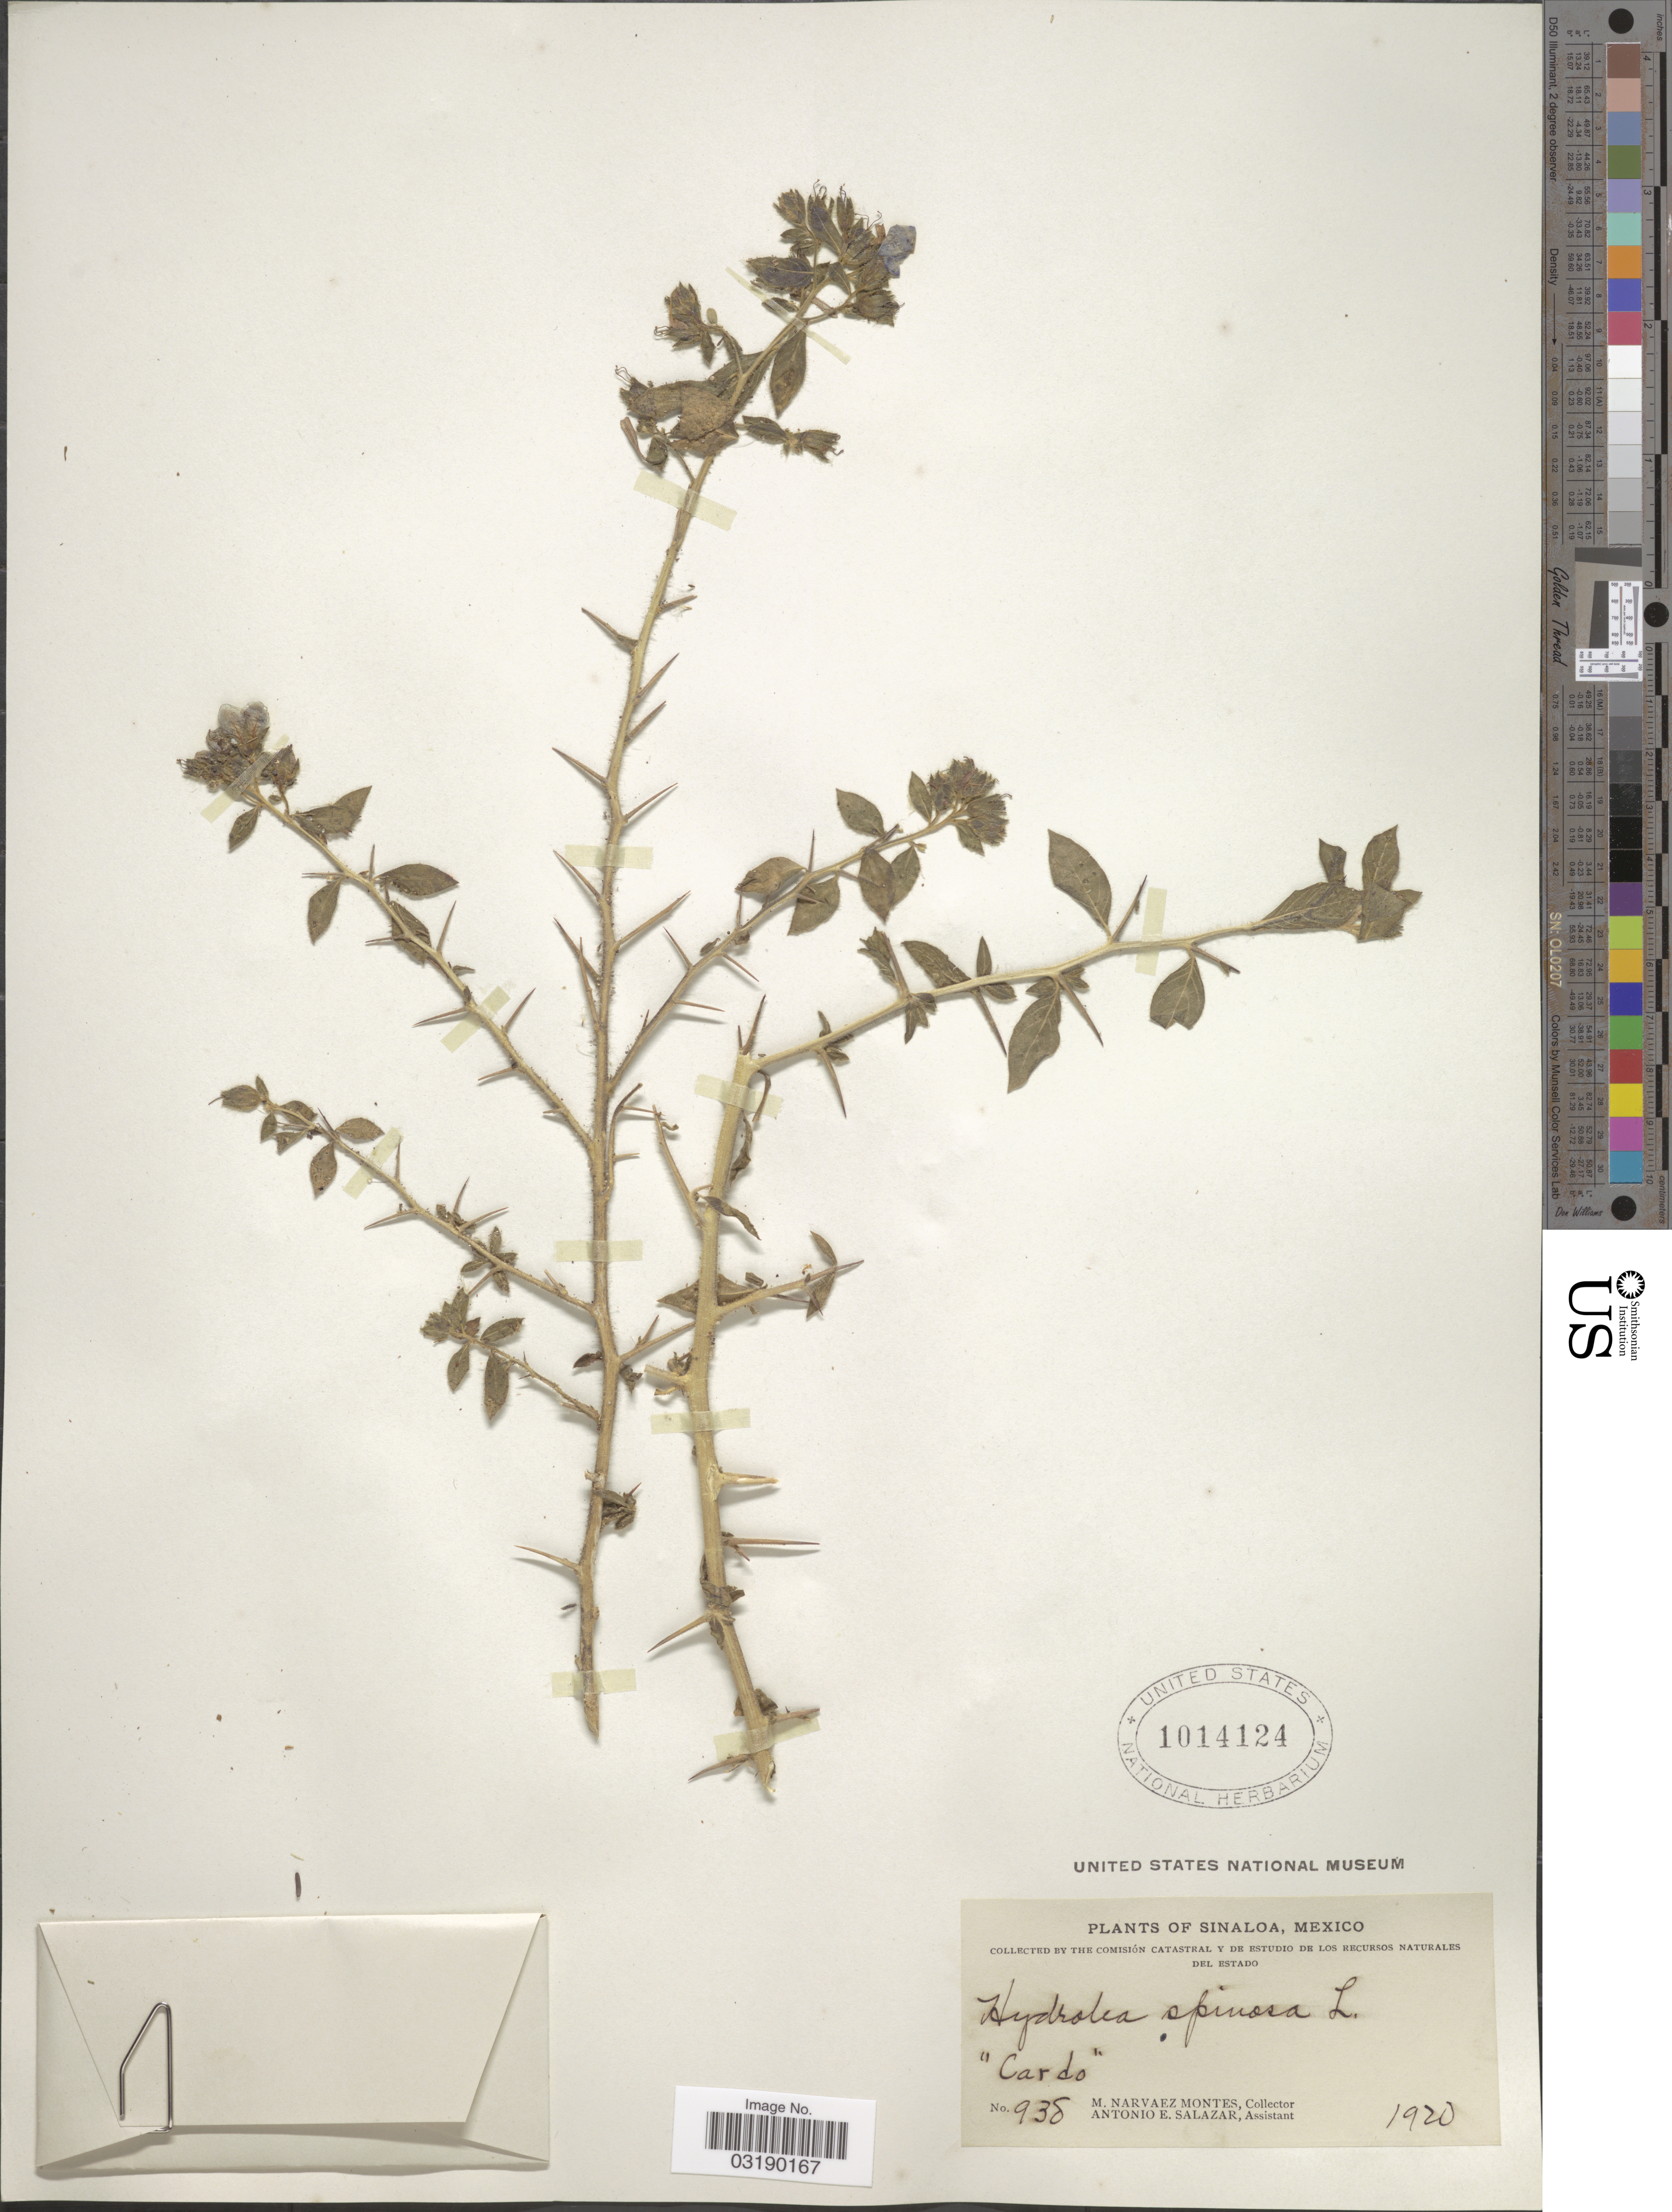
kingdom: Plantae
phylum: Tracheophyta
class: Magnoliopsida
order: Solanales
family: Hydroleaceae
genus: Hydrolea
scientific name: Hydrolea spinosa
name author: L.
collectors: M. Narvaez-Montes & A. E. Salazar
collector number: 938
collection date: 1920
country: Mexico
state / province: Sinaloa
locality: Cardo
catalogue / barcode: US 1014124